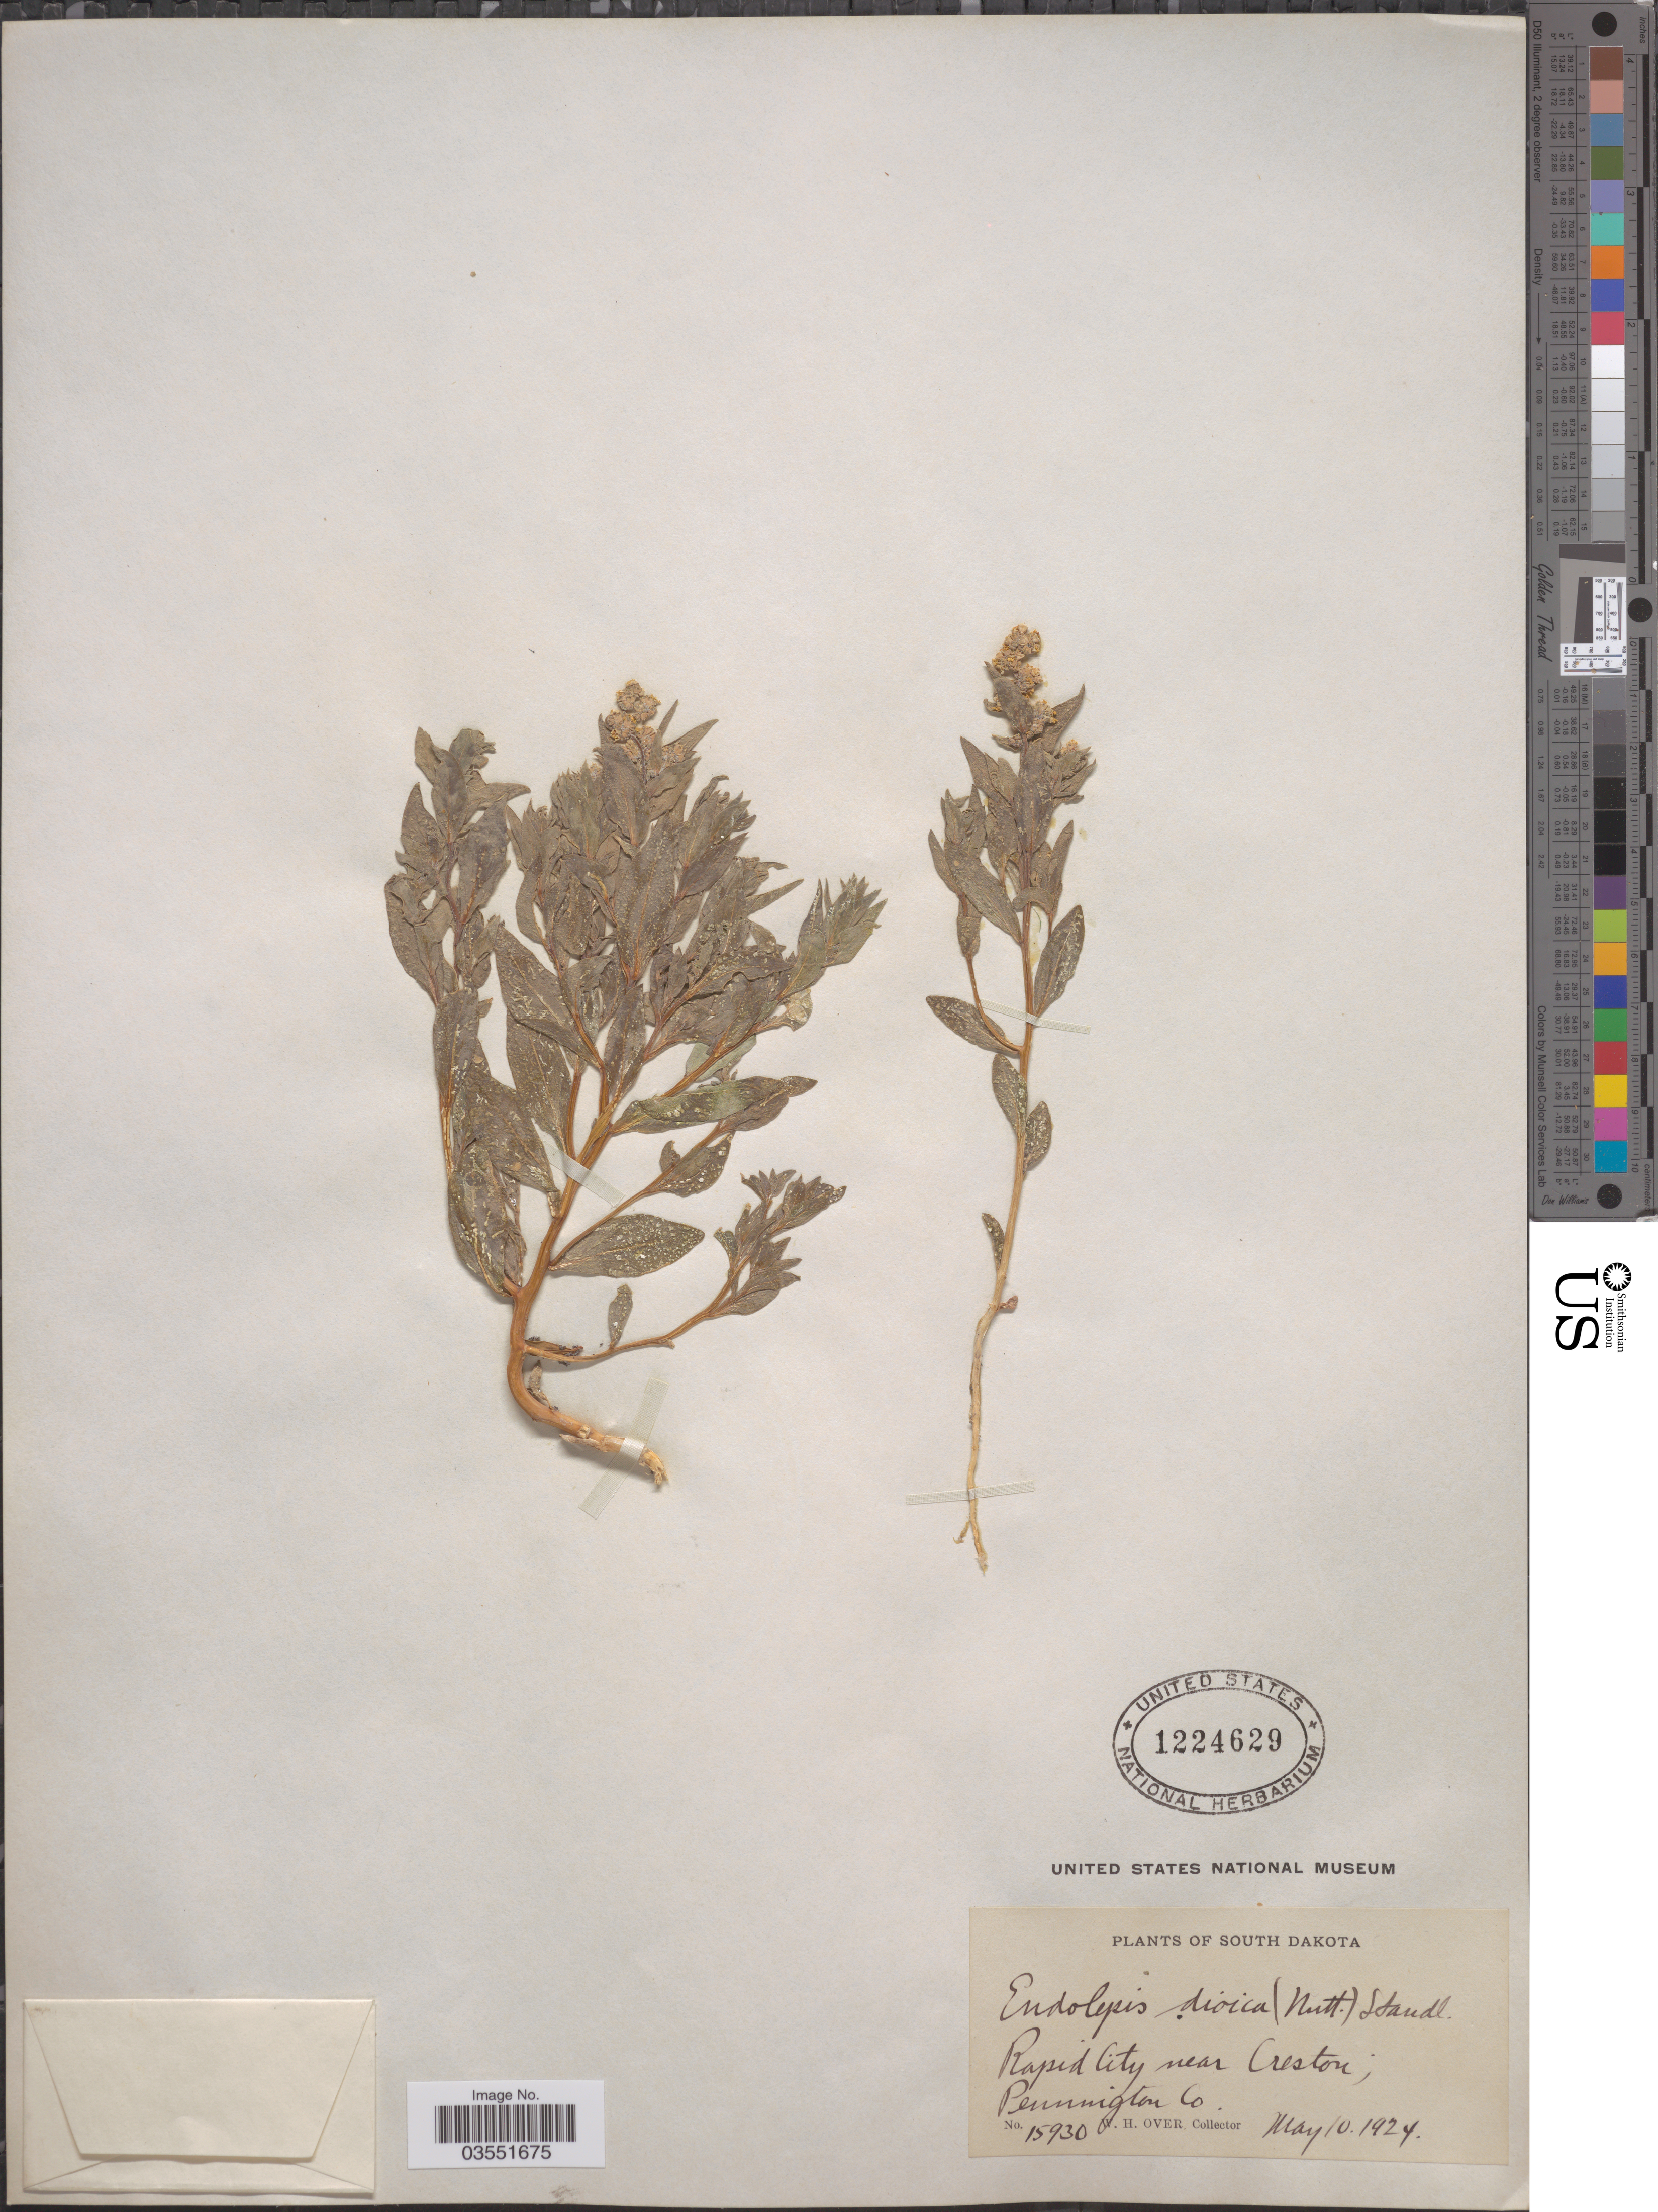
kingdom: Plantae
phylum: Tracheophyta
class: Magnoliopsida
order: Caryophyllales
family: Amaranthaceae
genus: Stutzia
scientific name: Stutzia dioica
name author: (Nutt.) E.H. Zacharias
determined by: Strong, Mark T., (BOT), Smithsonian Institution - National Museum of Natural History (UNITED STATES)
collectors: W. Over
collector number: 15930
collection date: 1924-05-10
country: United States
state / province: South Dakota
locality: Rapid City near Creston; Pennington Co.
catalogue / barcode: US 1224629